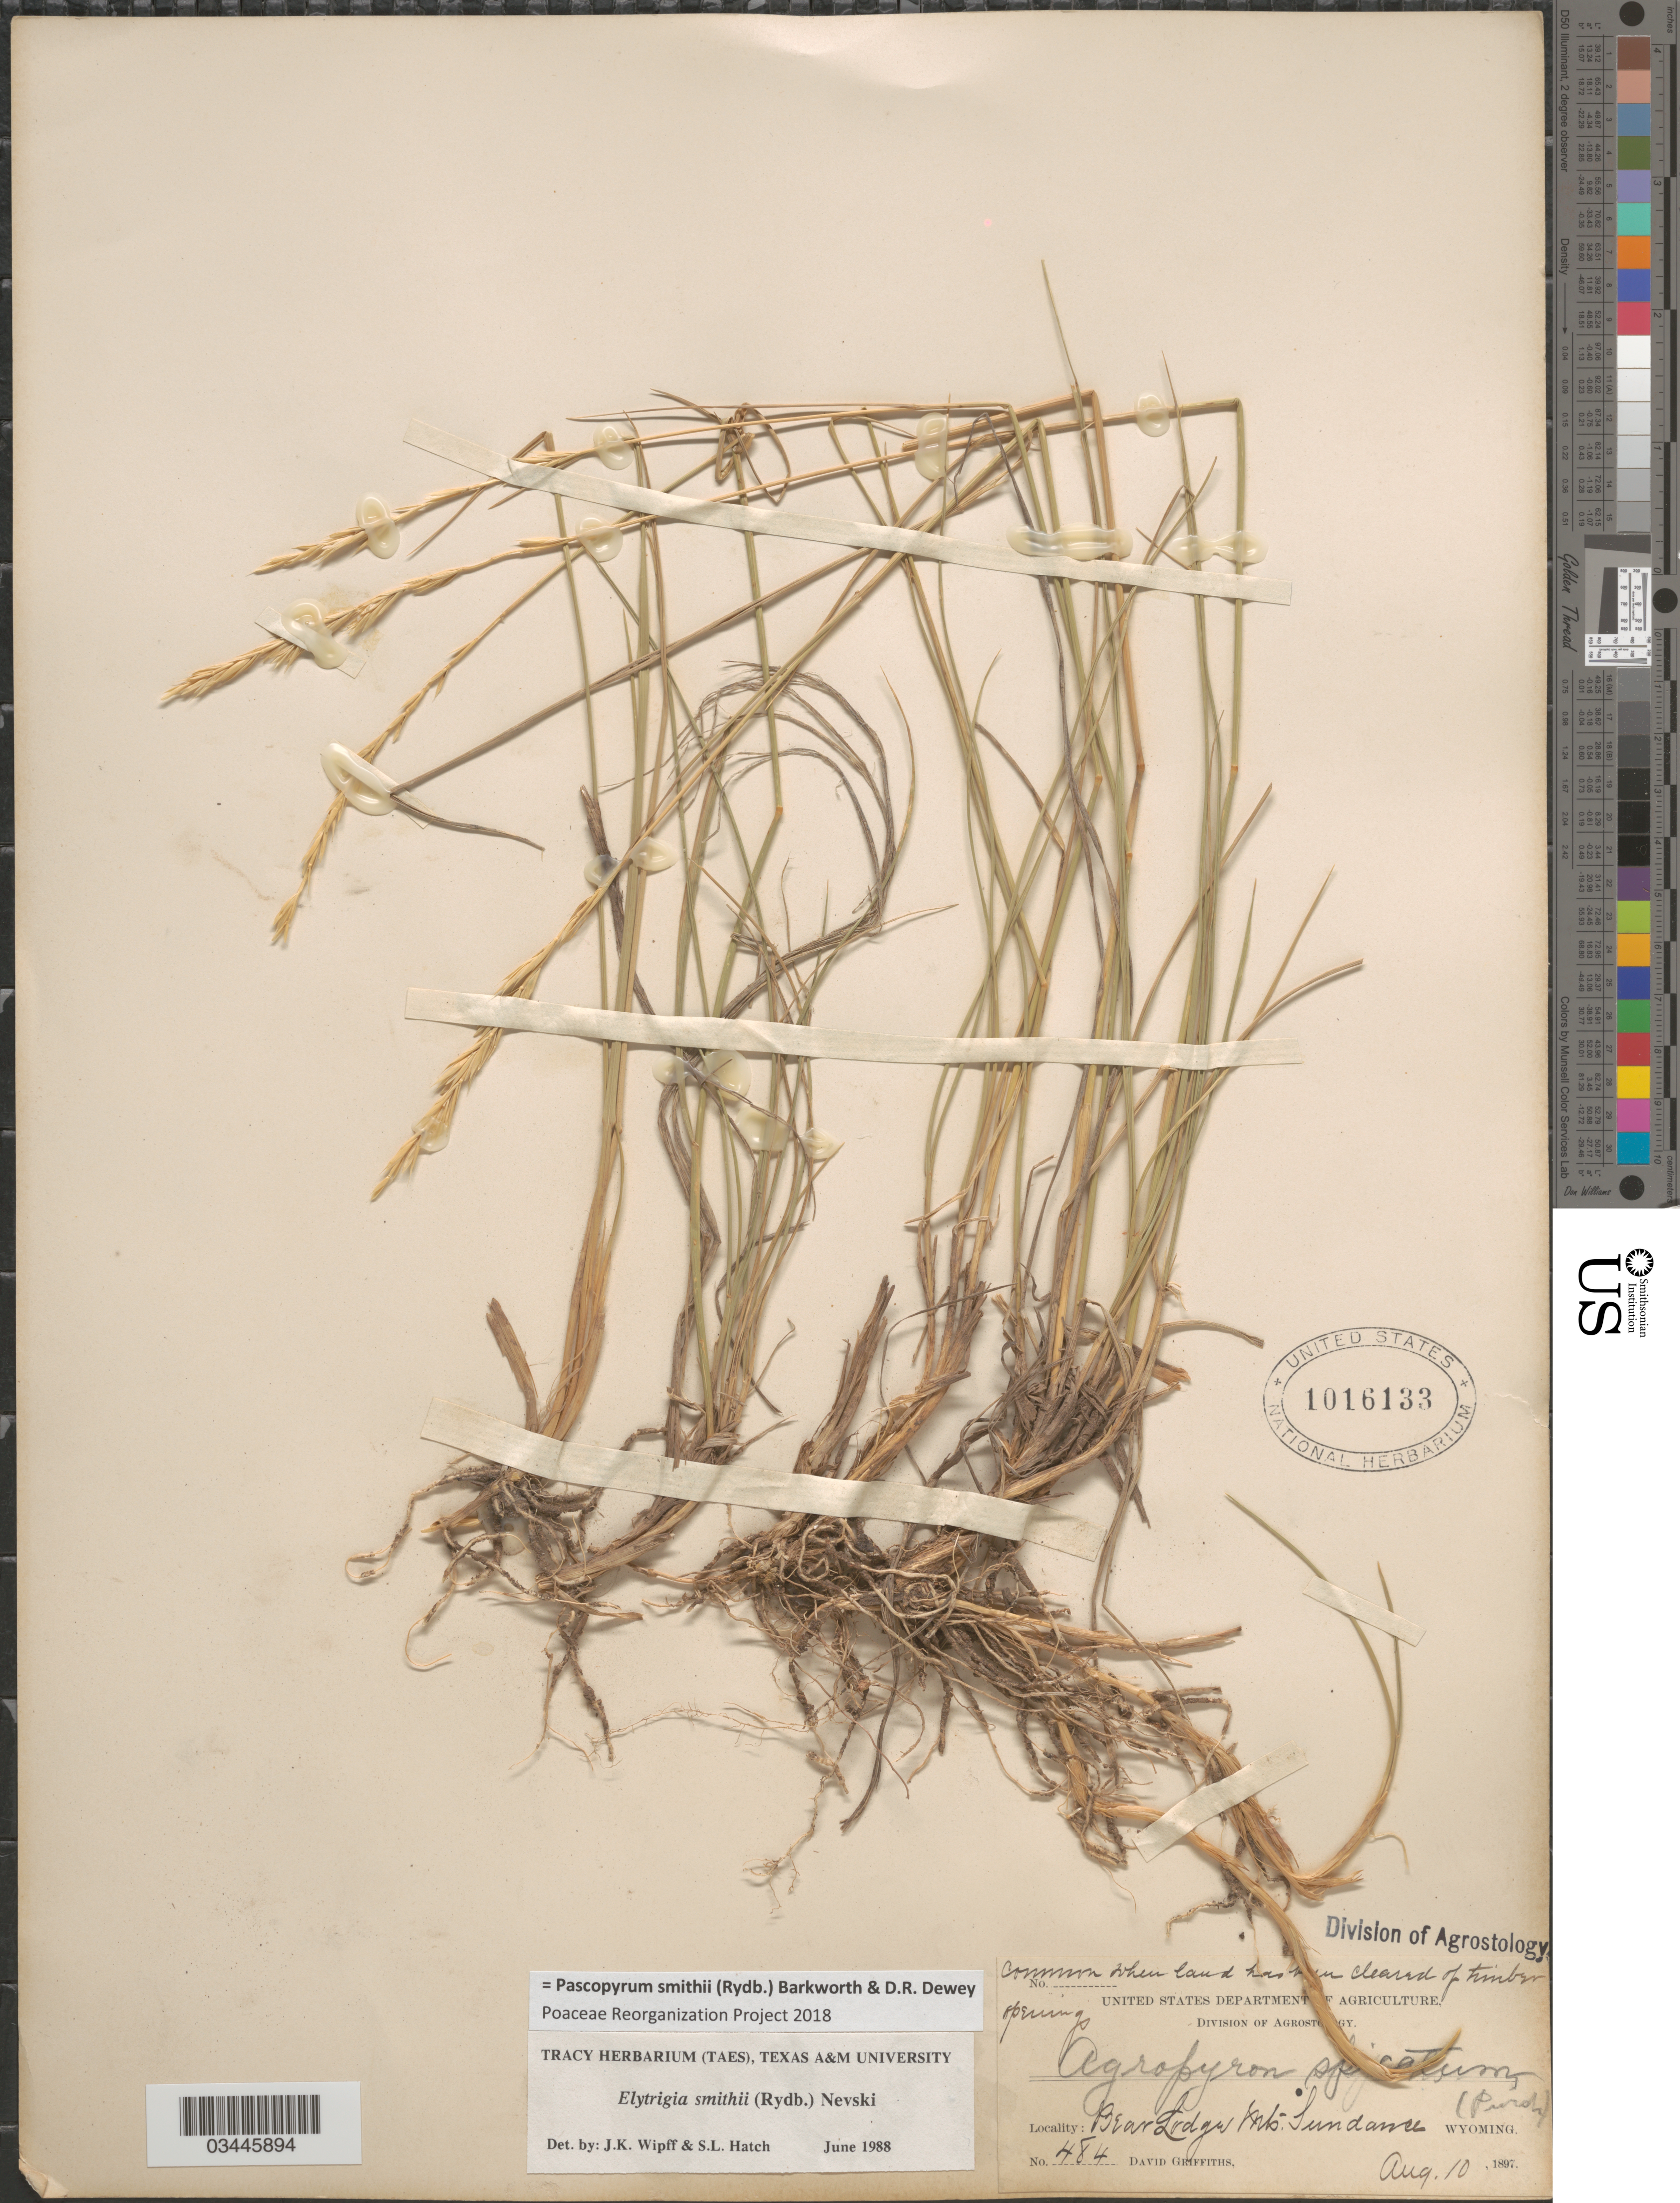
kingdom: Plantae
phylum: Tracheophyta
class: Liliopsida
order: Poales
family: Poaceae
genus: Pascopyrum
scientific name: Pascopyrum smithii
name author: (Rydb.) Barkworth & Dewey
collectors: D. Griffiths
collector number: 484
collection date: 1897-08-10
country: United States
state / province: Wyoming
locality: Bear Lodge Mts. Sundance.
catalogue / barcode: US 1016133